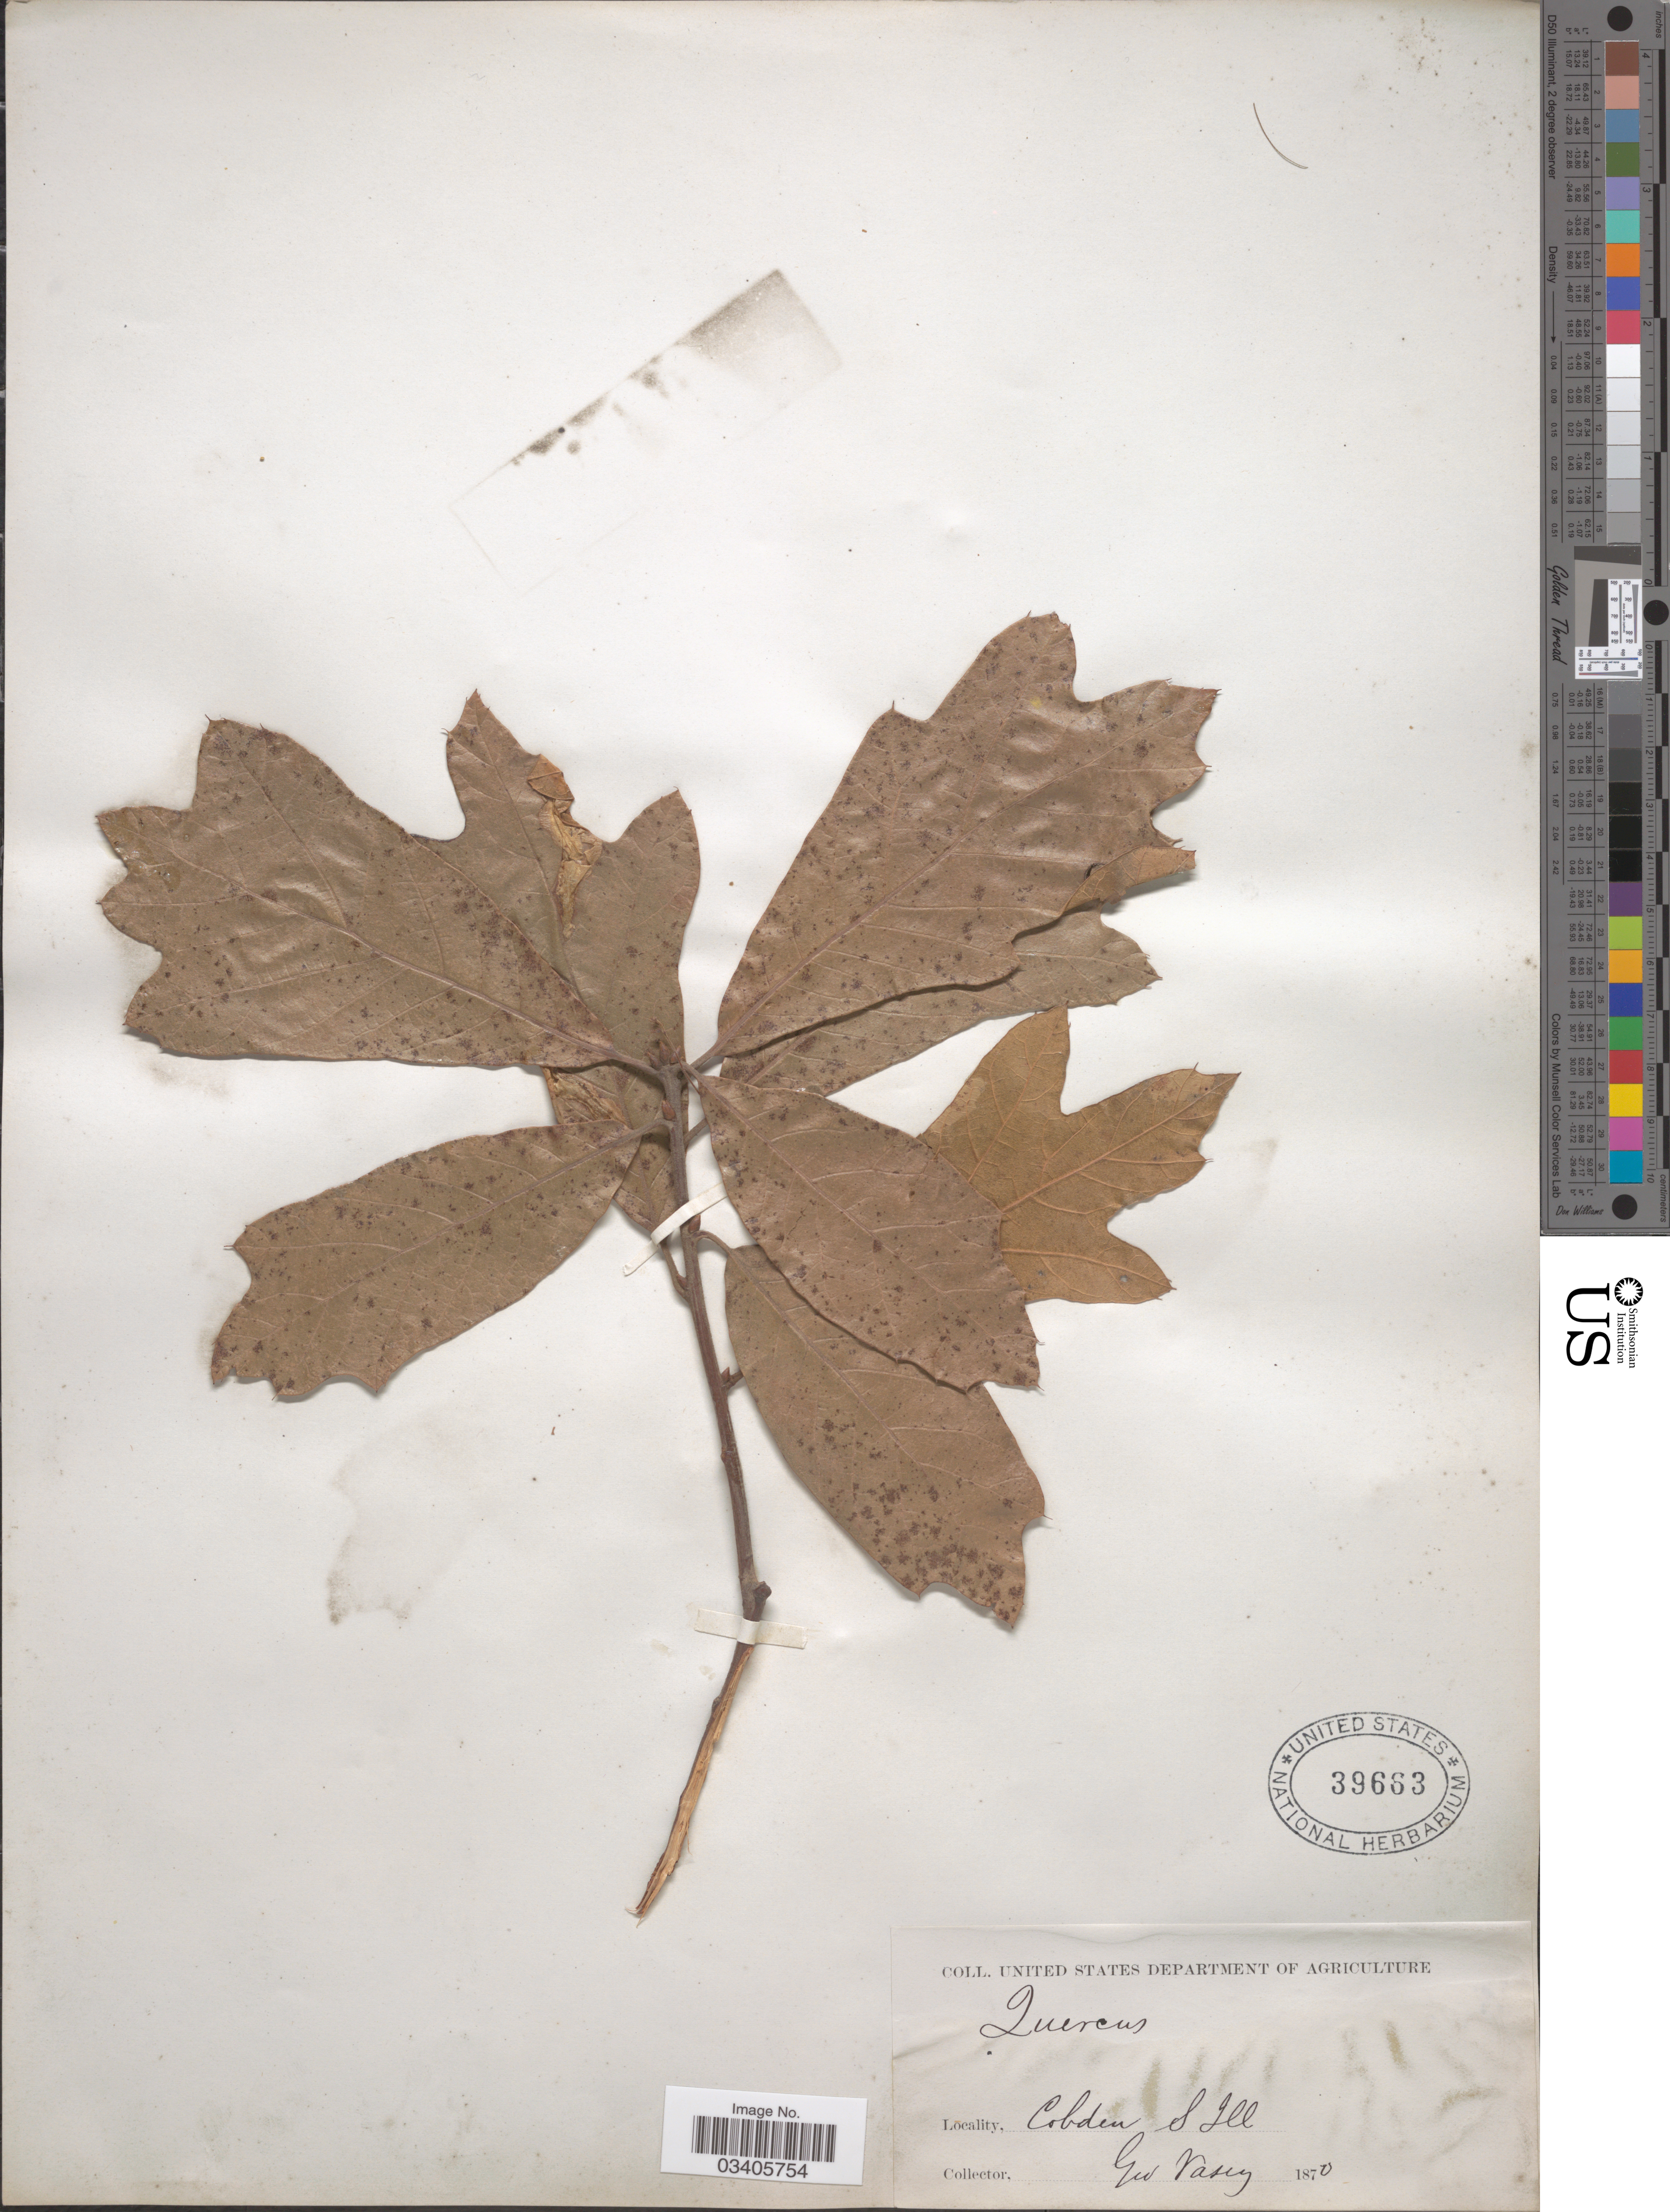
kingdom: Plantae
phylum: Tracheophyta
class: Magnoliopsida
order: Fagales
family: Fagaceae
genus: Quercus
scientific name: Quercus imbricaria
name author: Michx.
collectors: G. Vasey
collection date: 1870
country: United States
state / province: Illinois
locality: Cobden S Ill.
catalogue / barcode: US 39663